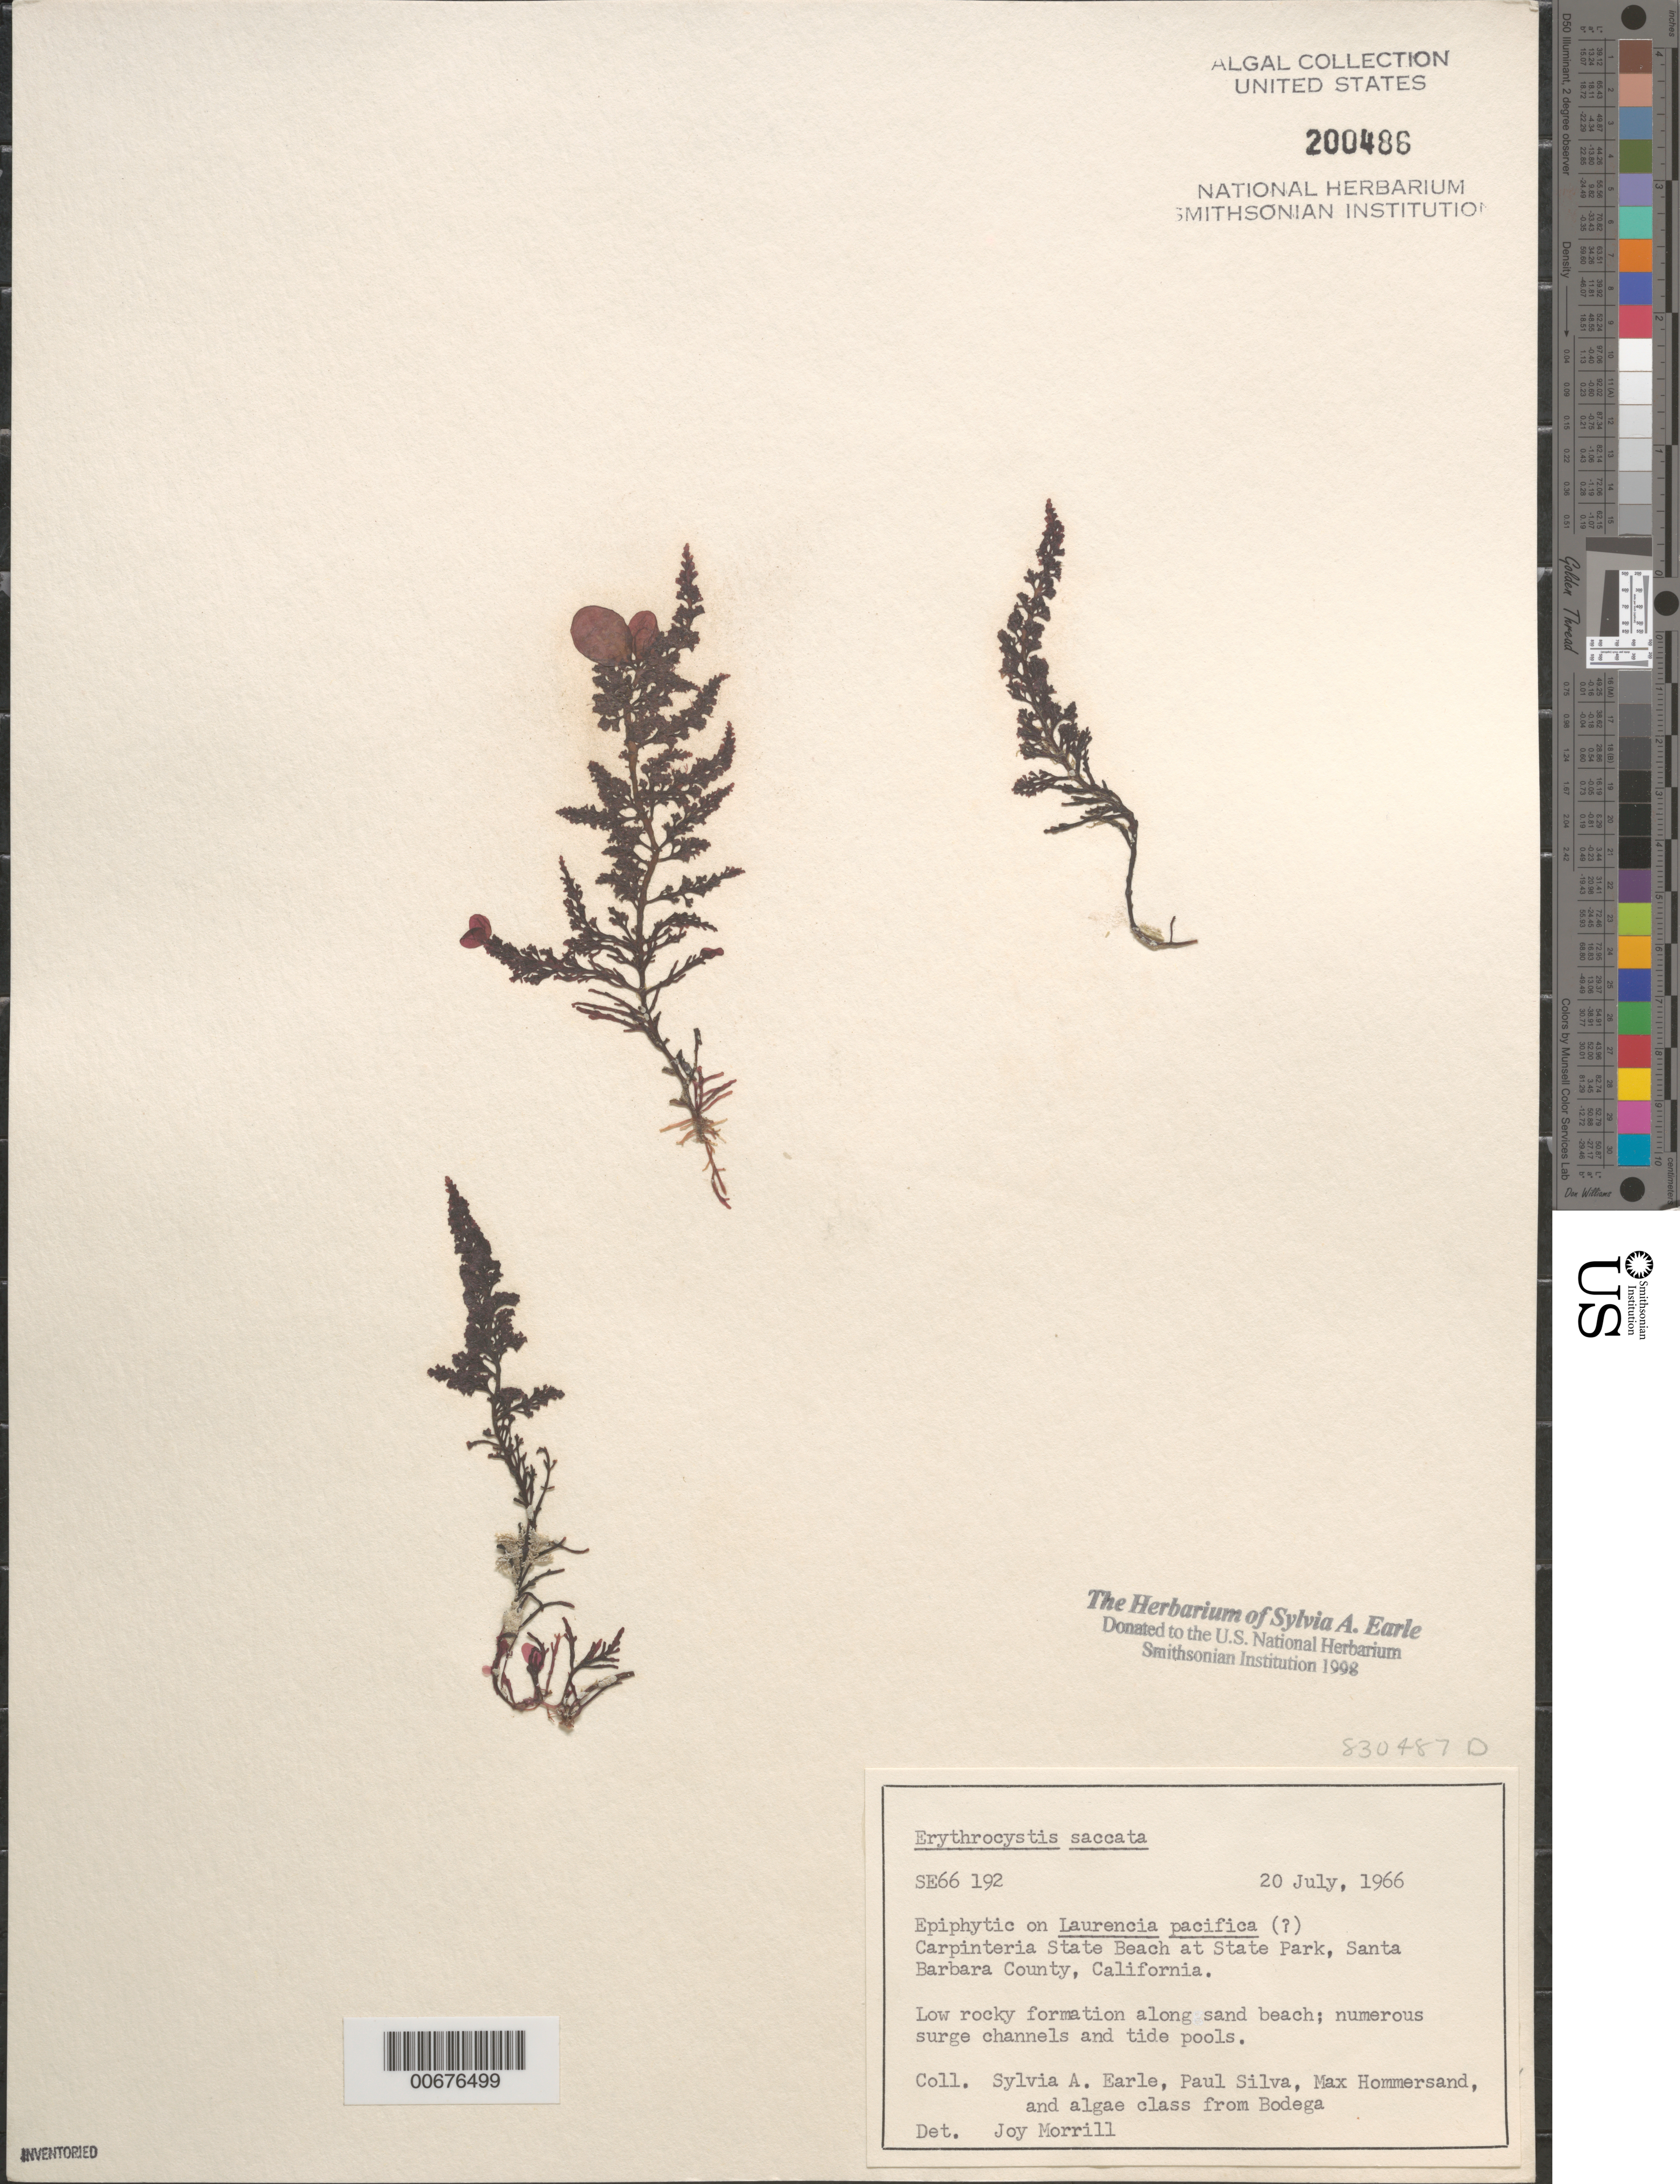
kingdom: Plantae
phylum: Chlorophyta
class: Ulvophyceae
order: Bryopsidales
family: Halimedaceae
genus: Halimeda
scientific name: Halimeda heteromorpha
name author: N'Yeurt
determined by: Morrill, J.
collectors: S. A. Earle, P. C. Silva, M. H. Hommersand & Bodega Algae Class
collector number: SE 66192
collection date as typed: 20 Jul 1966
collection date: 1966-07-20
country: United States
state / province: California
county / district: Santa Barbara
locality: Carpinteria State Beach, State Park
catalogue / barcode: US 200486